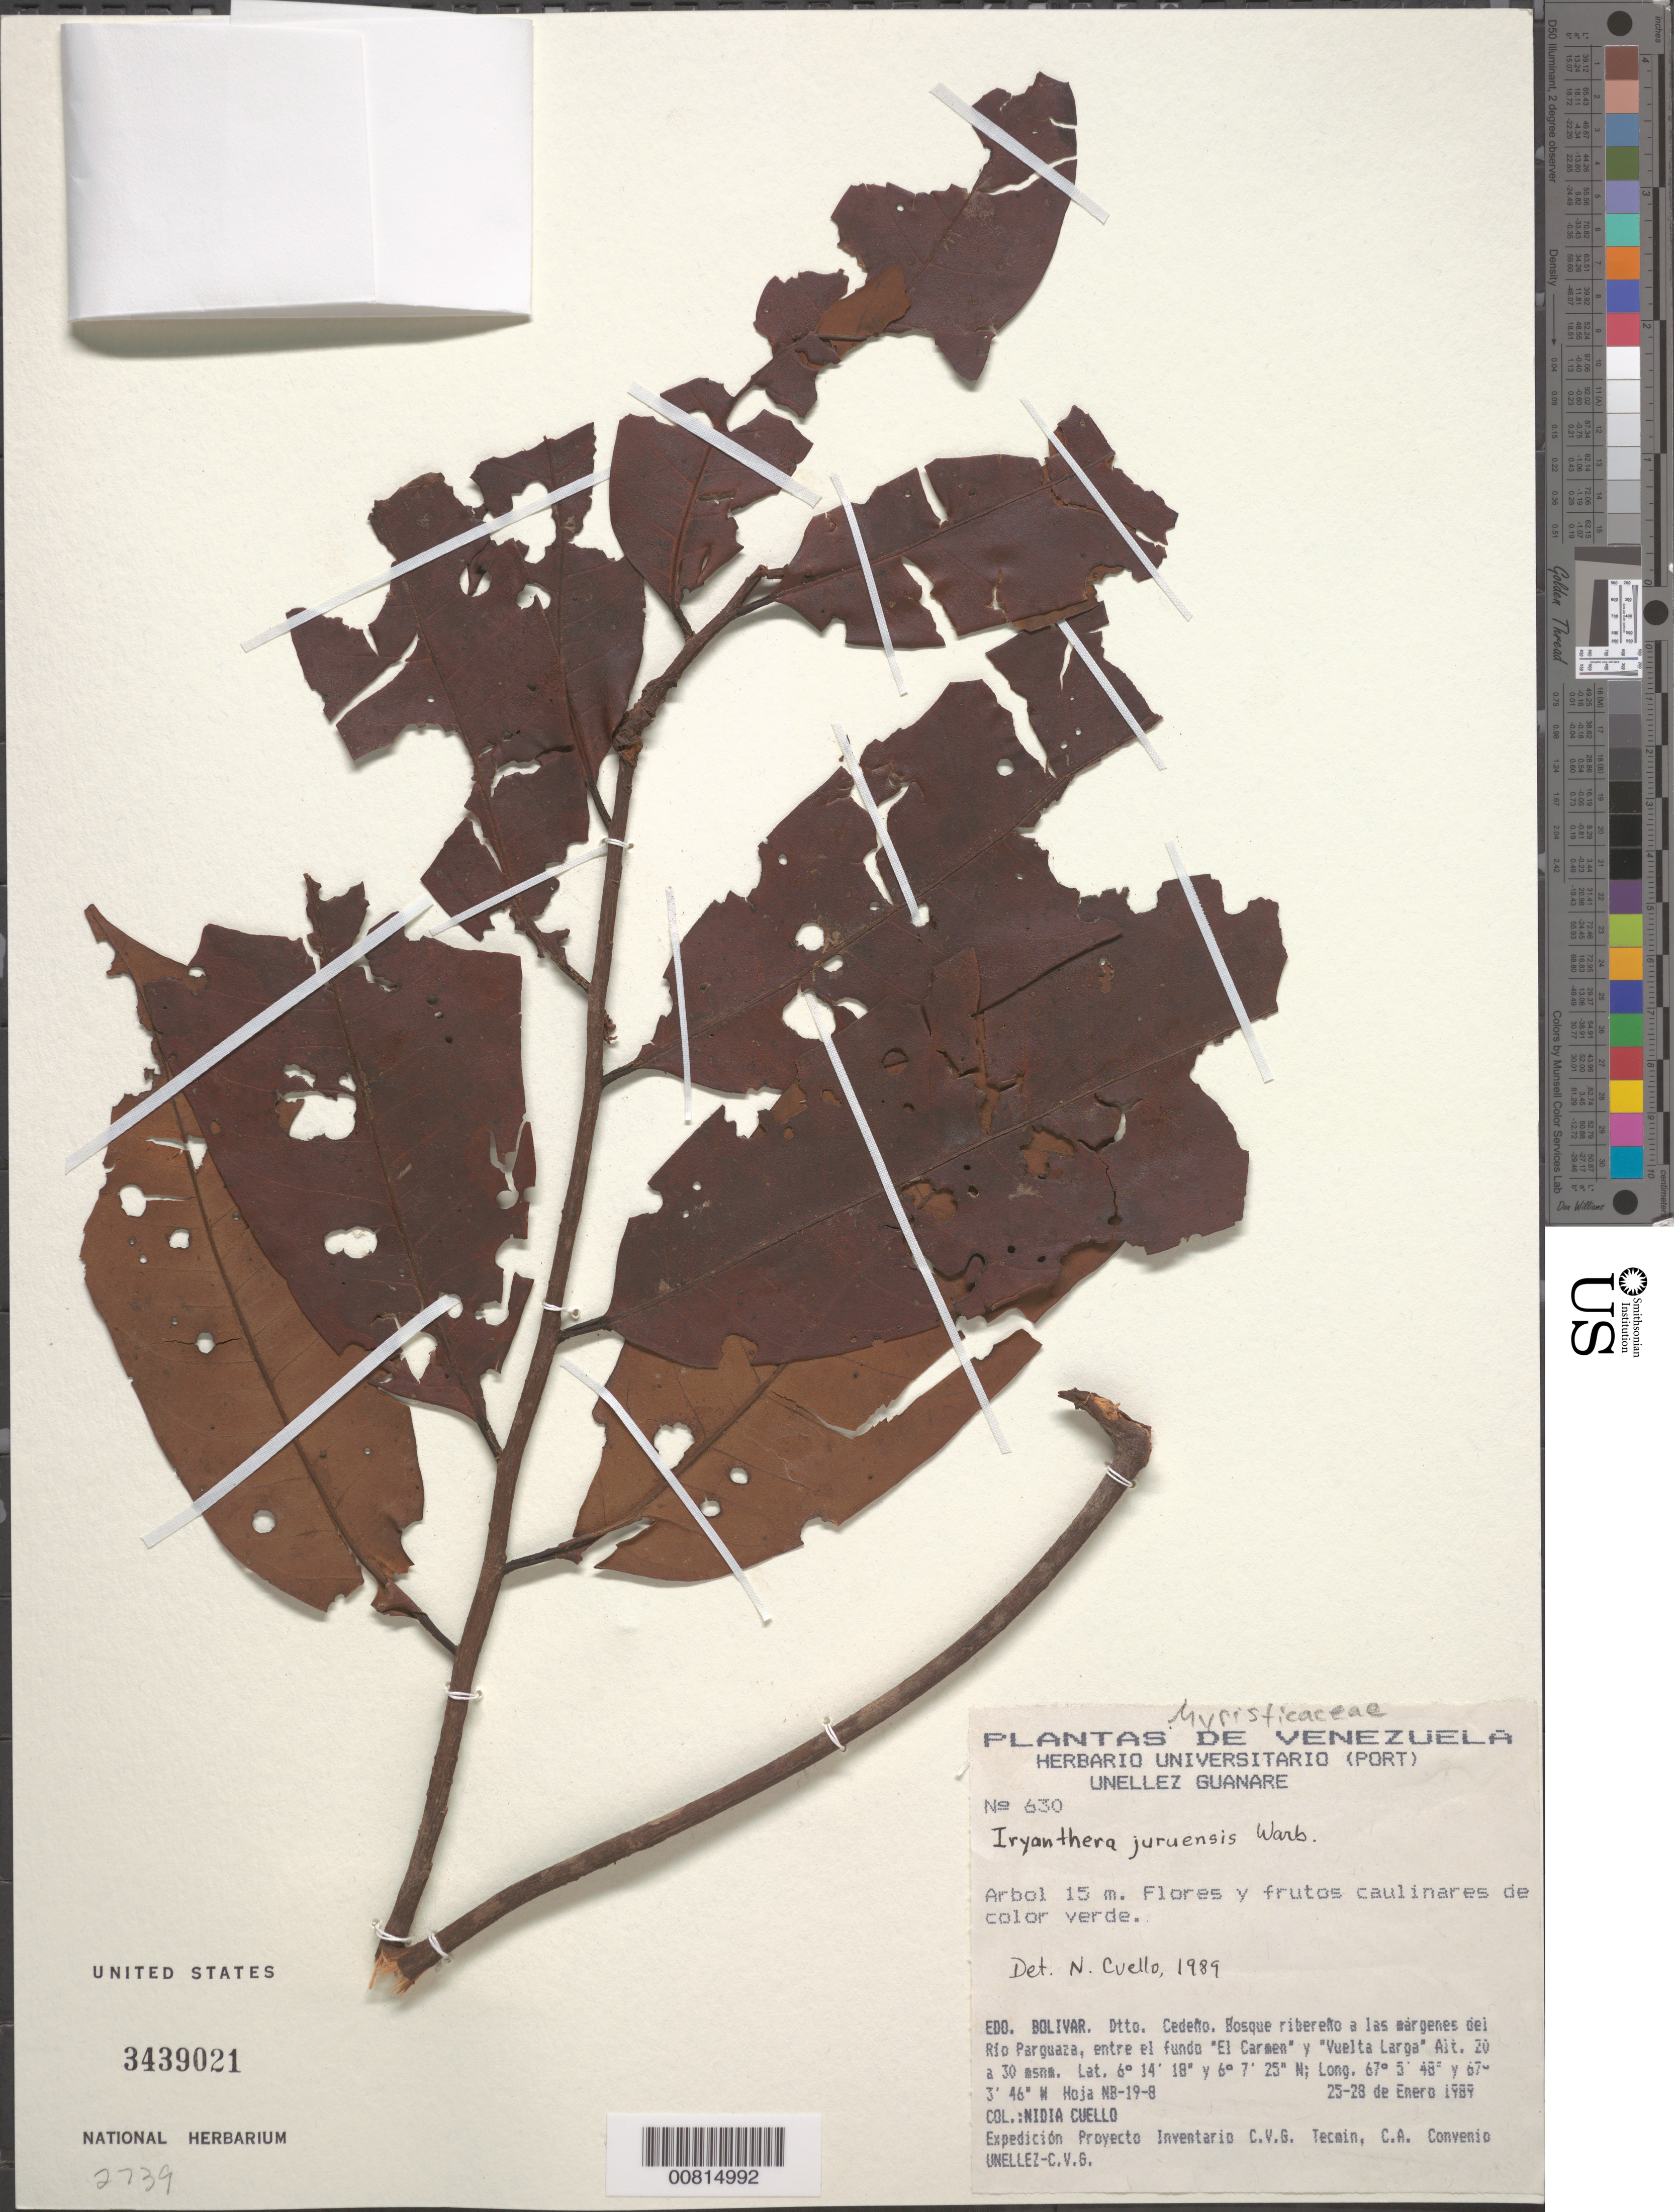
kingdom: Plantae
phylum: Tracheophyta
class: Magnoliopsida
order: Magnoliales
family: Myristicaceae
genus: Iryanthera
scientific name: Iryanthera juruensis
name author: Warb.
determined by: Cuello, Nidia L.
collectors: N. L. Cuello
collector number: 630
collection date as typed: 25-Jan-89 to 28-Jan-89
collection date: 1989-01-25/1989-01-28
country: Venezuela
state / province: Bolívar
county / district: Cedeño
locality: Rio Parguaza, entre el fundo 'El Carmen' y 'Vuelta Larga'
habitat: Bosque ribereño a las margenes del río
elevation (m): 20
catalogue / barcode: US 3439021